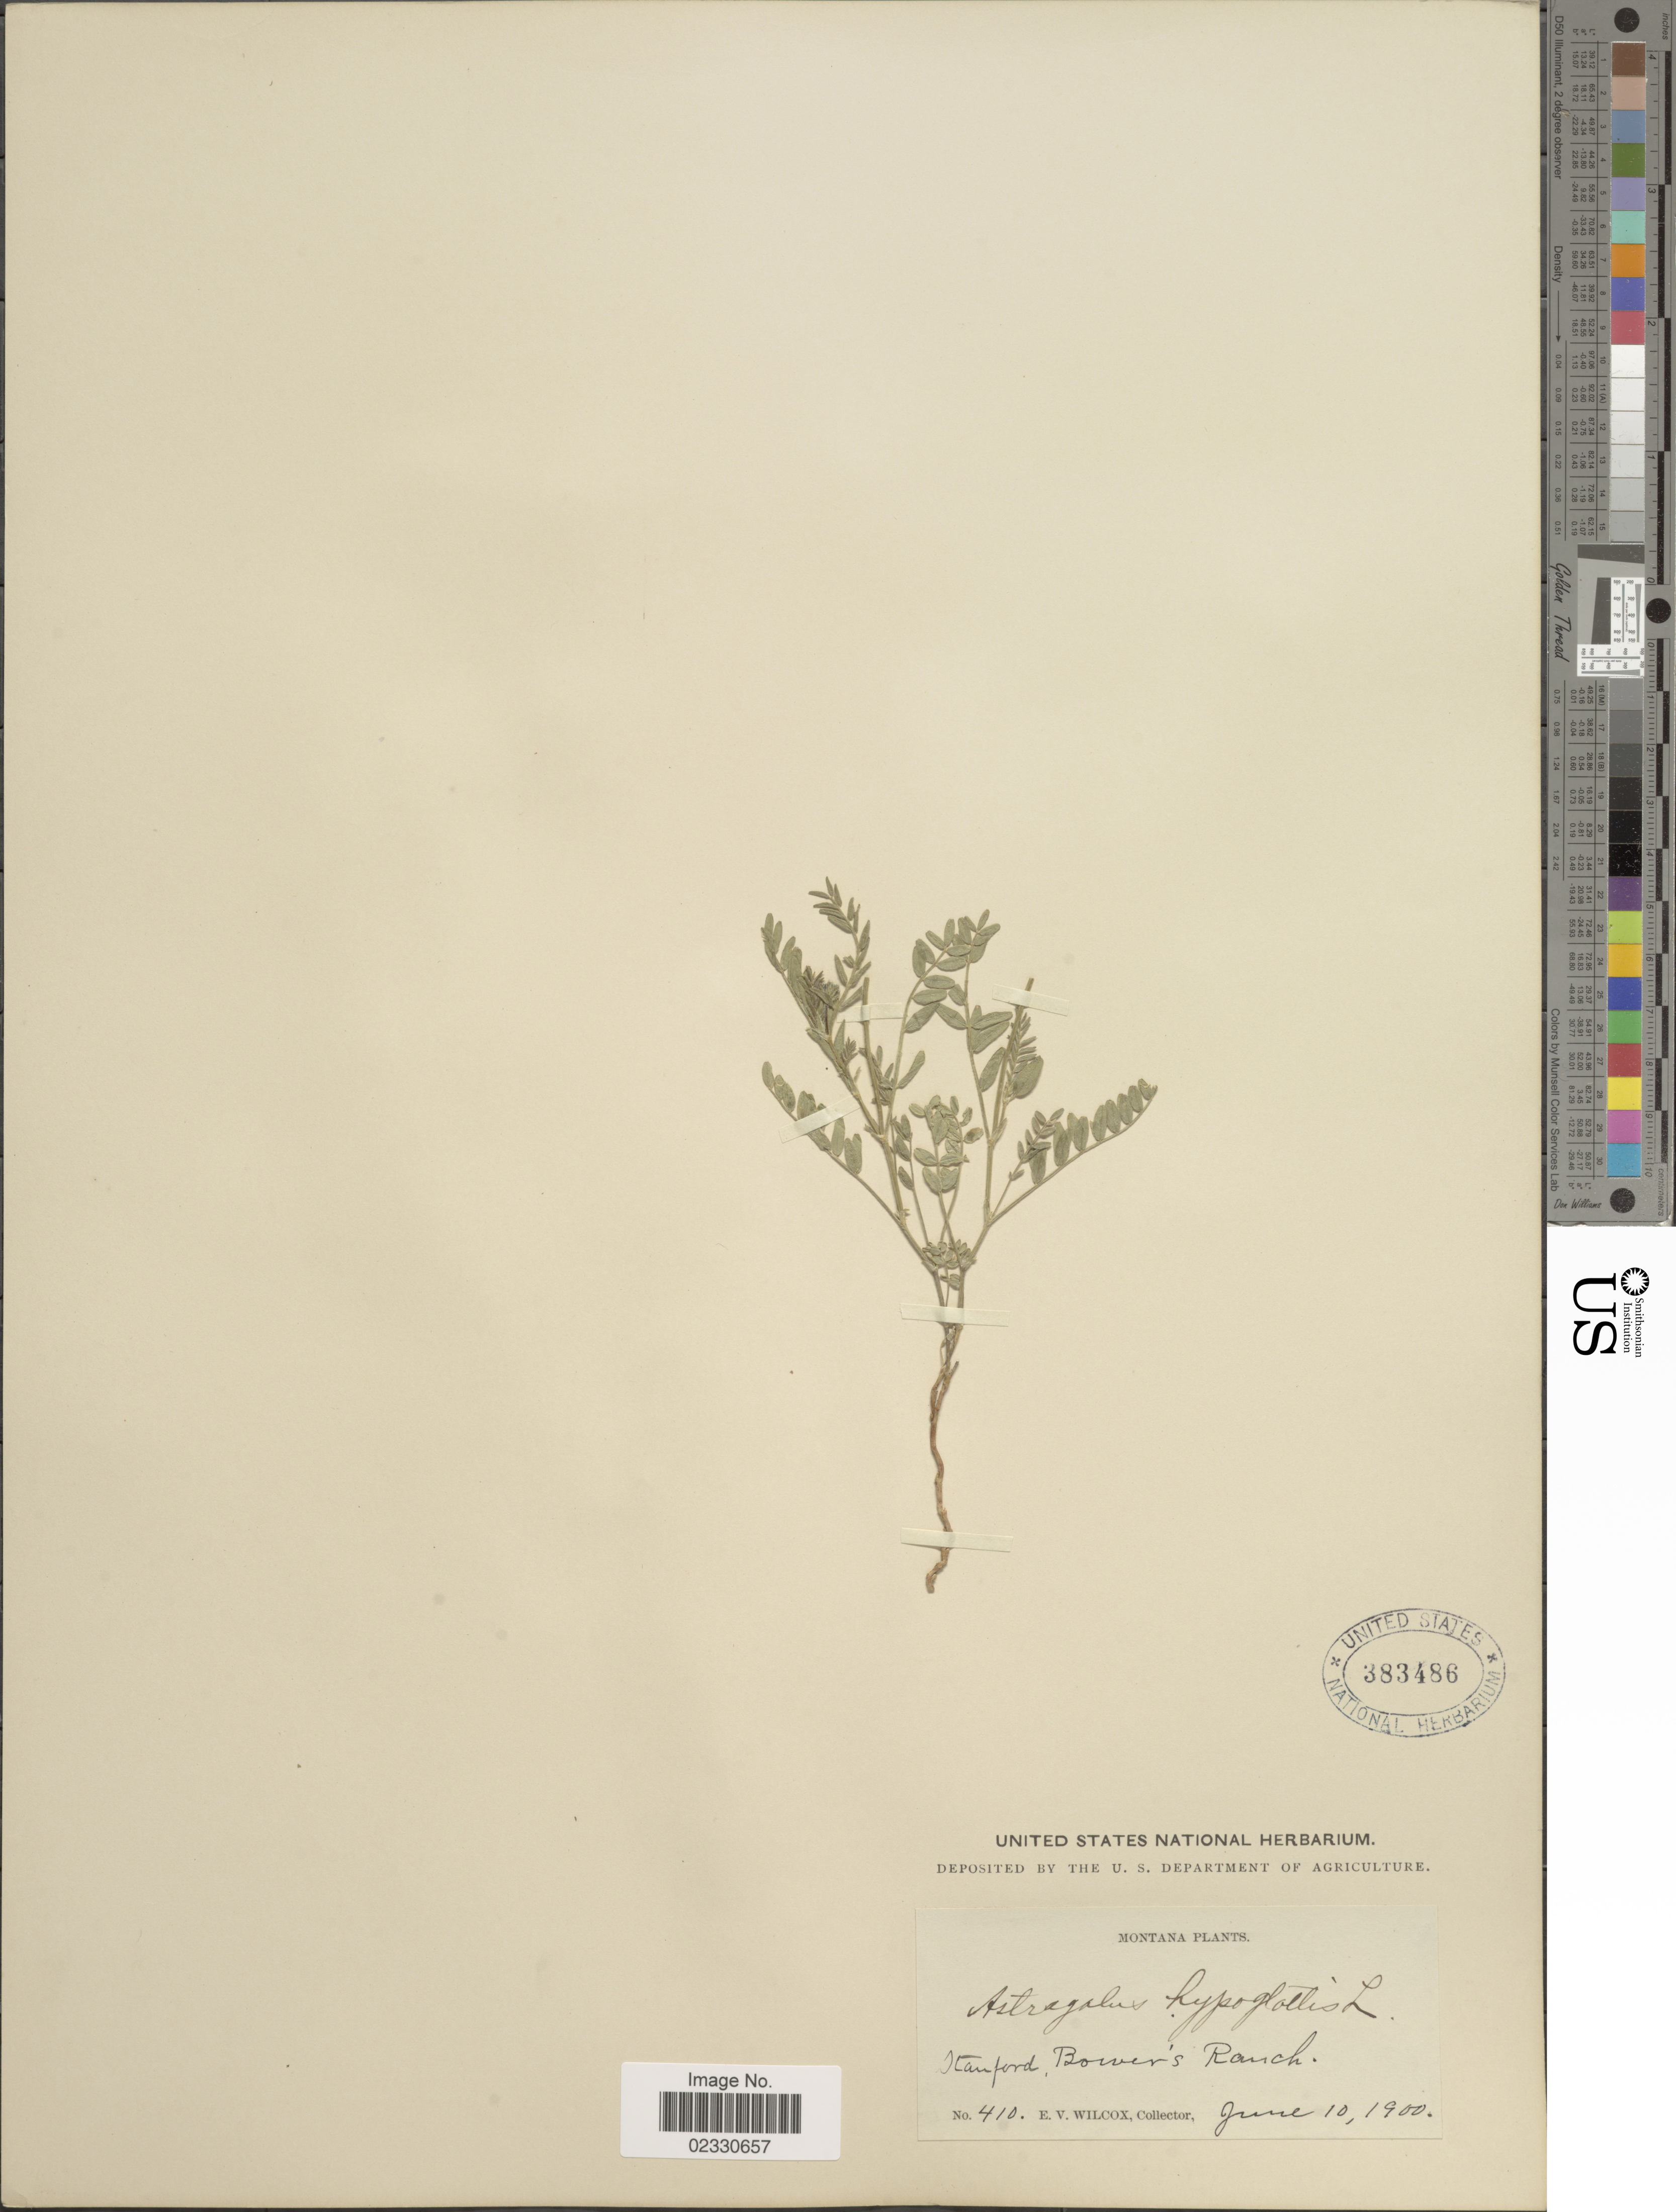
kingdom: Plantae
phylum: Tracheophyta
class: Magnoliopsida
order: Fabales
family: Fabaceae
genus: Astragalus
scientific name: Astragalus dasyglottis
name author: DC.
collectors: E. V. Wilcox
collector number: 410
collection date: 1900-06-10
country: United States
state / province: Montana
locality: Stanford, Bower's Ranch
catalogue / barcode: US 383486